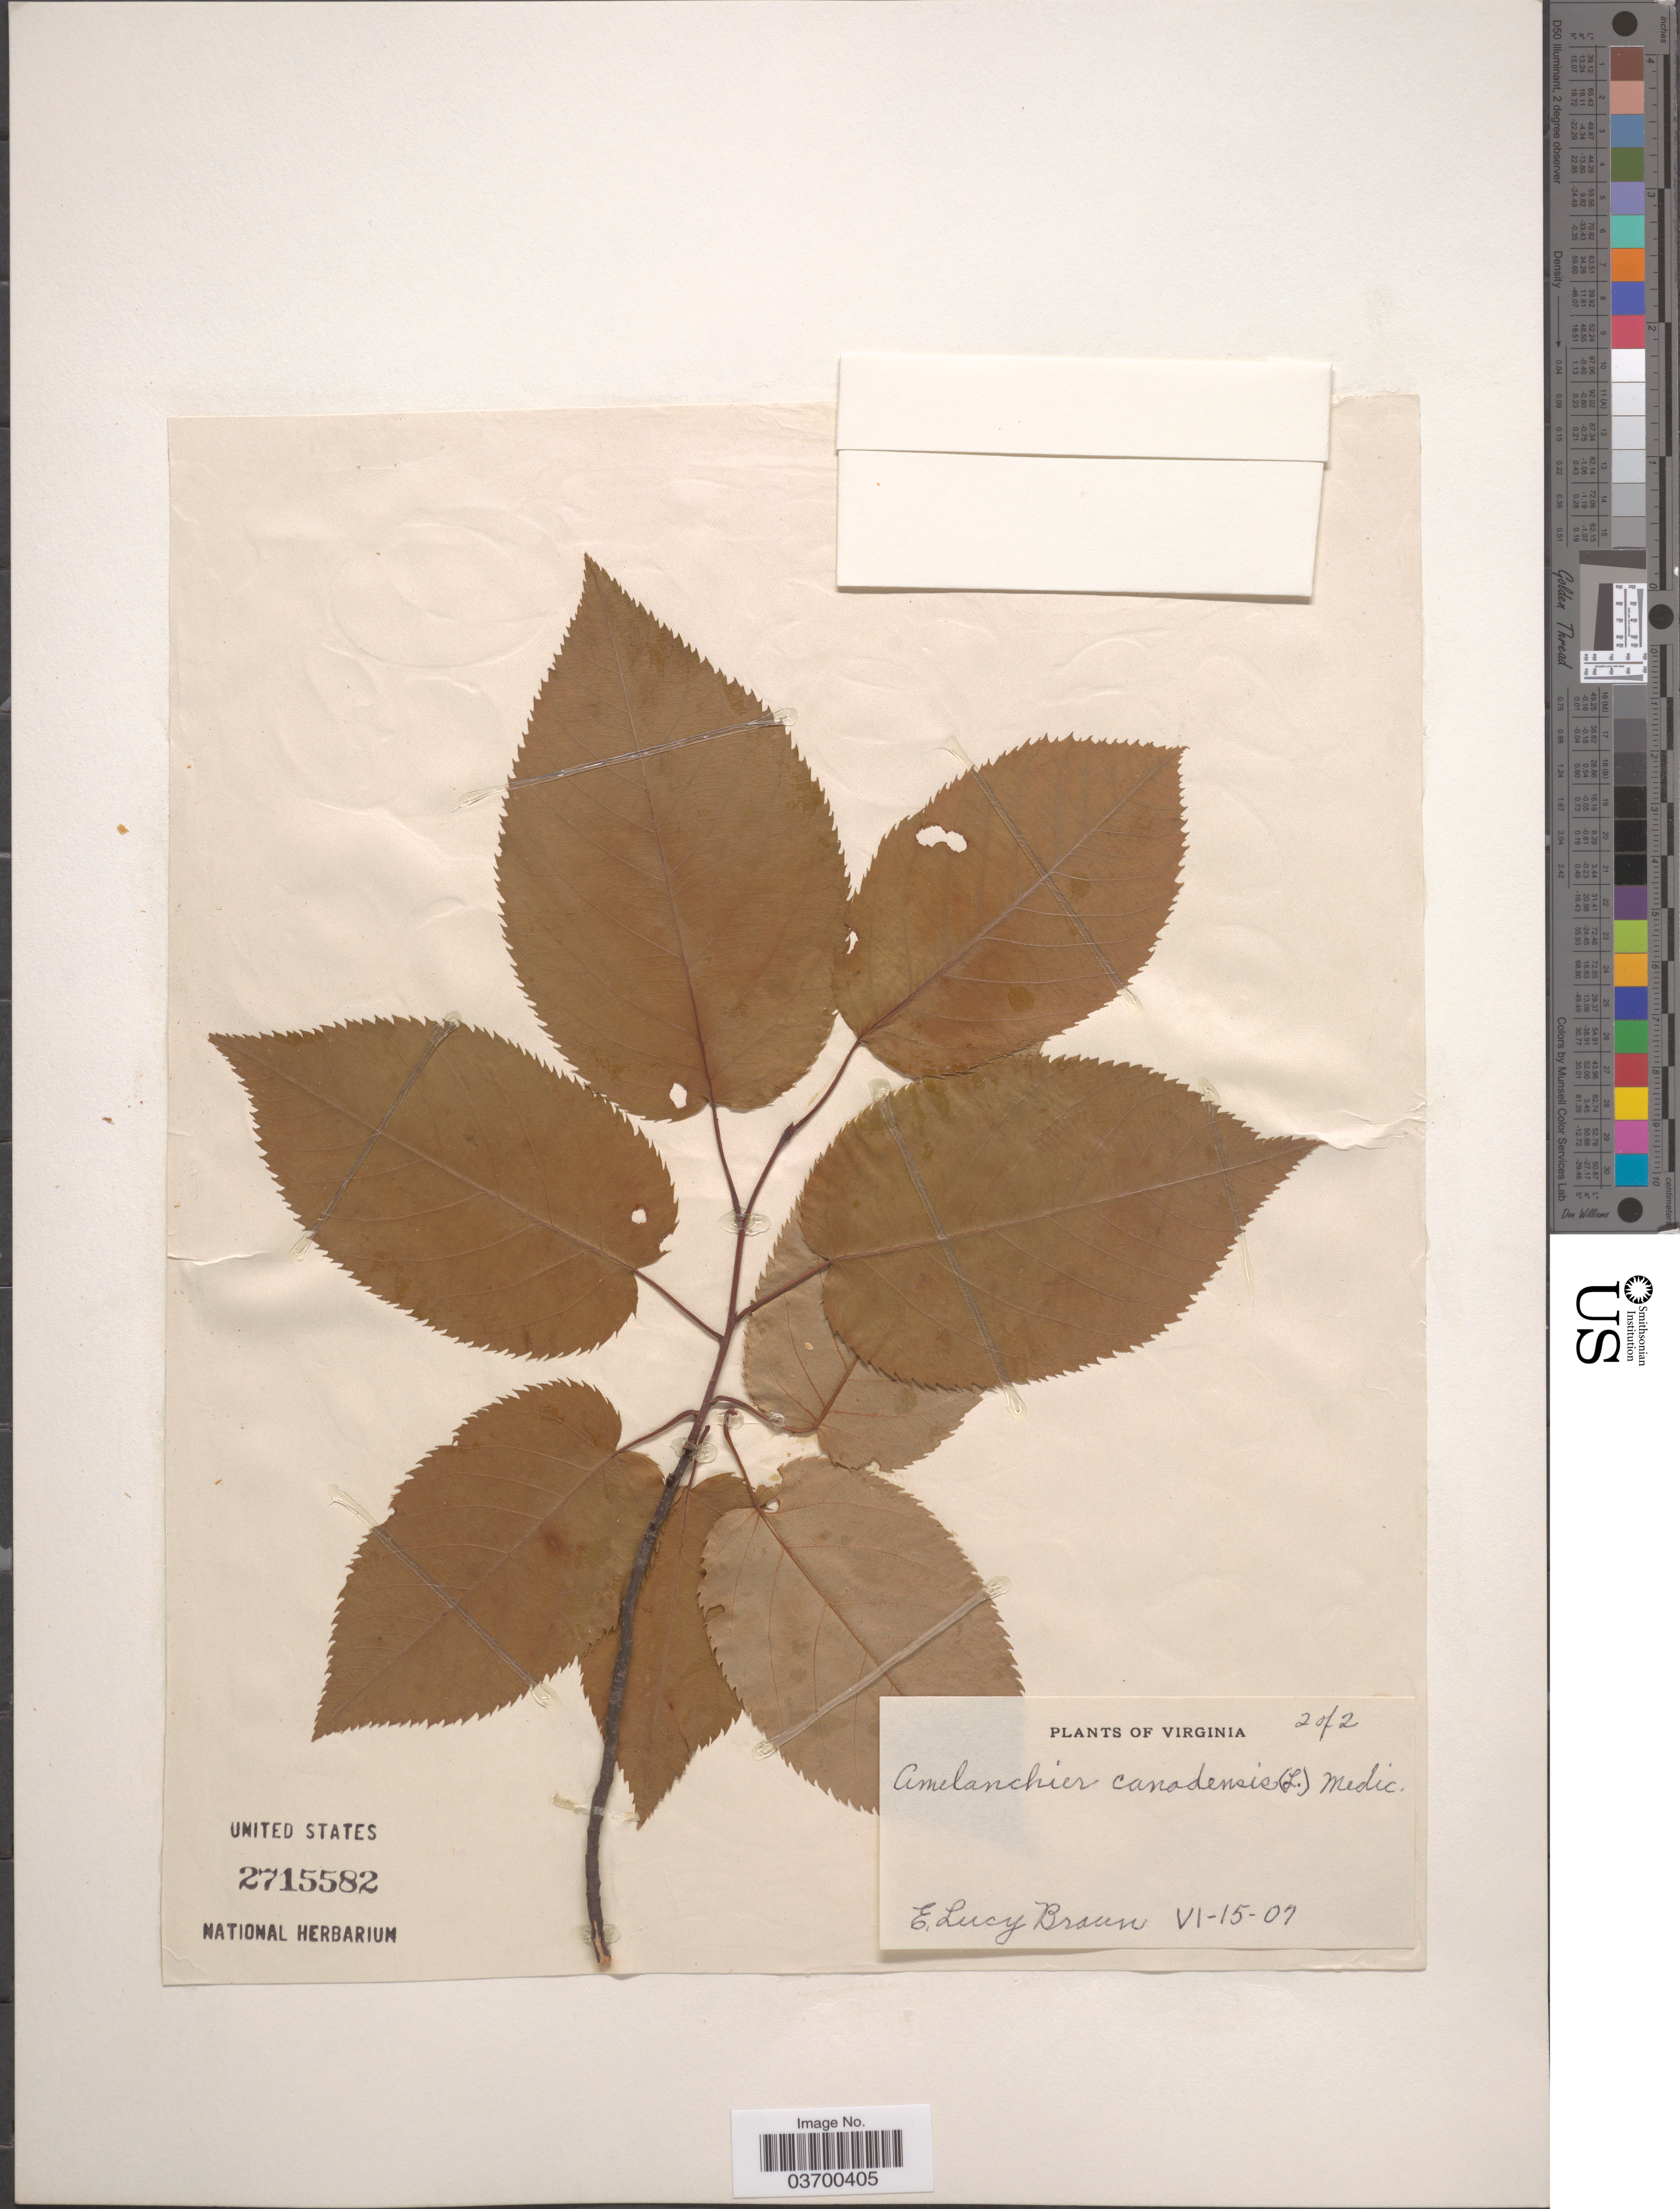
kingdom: Plantae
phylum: Tracheophyta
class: Magnoliopsida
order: Rosales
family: Rosaceae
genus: Amelanchier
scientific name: Amelanchier canadensis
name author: (L.) Medic.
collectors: E. L. Braun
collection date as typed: Transcribed d/m/y: 15/6/7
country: United States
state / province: Virginia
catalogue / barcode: US 2715582